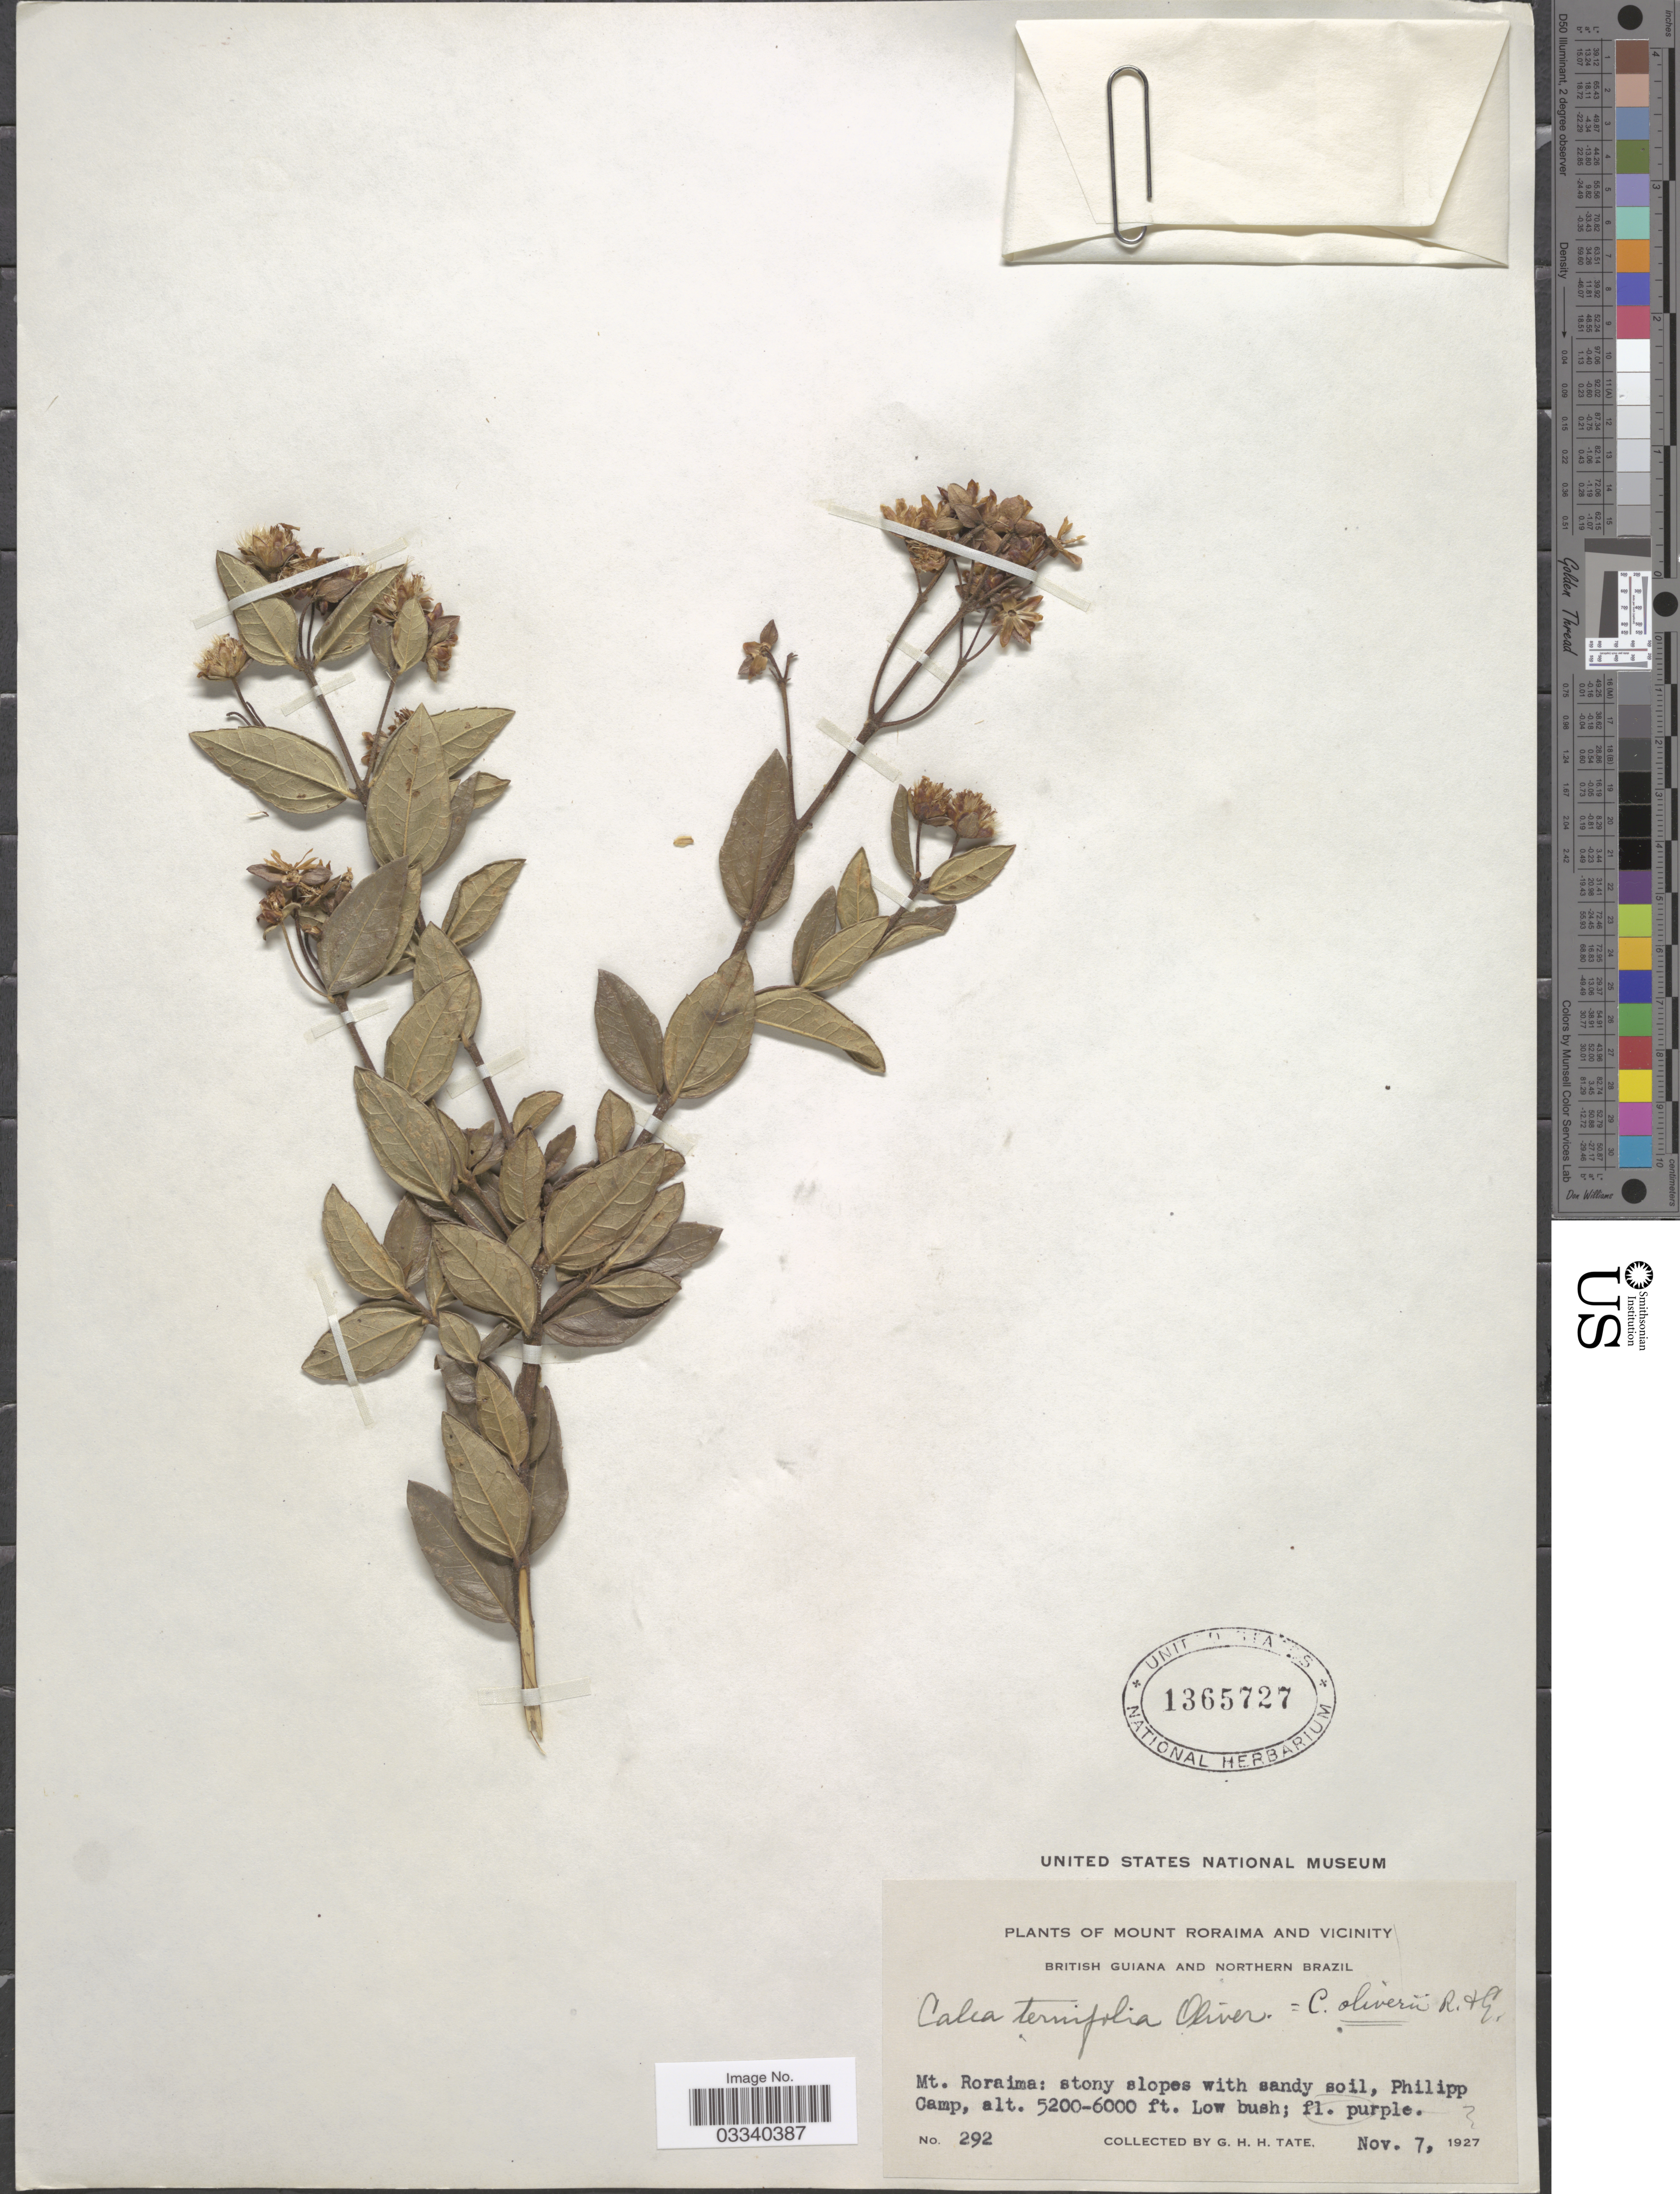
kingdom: Plantae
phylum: Tracheophyta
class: Magnoliopsida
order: Asterales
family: Asteraceae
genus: Calea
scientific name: Calea oliveri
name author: B.L. Rob. & Greenm.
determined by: Bueno, Vinicius Resende, (ICN), Universidade Federal do Rio Grande do Sul (BRAZIL)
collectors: G. H. H.Tate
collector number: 292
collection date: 1927-11-07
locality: Mount Roraima and Vicinity, British Guiana and Northern Brazil, Mt. Roraima: stony slopes with sandy soil, Philipp Camp.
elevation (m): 1585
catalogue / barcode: US 1365727